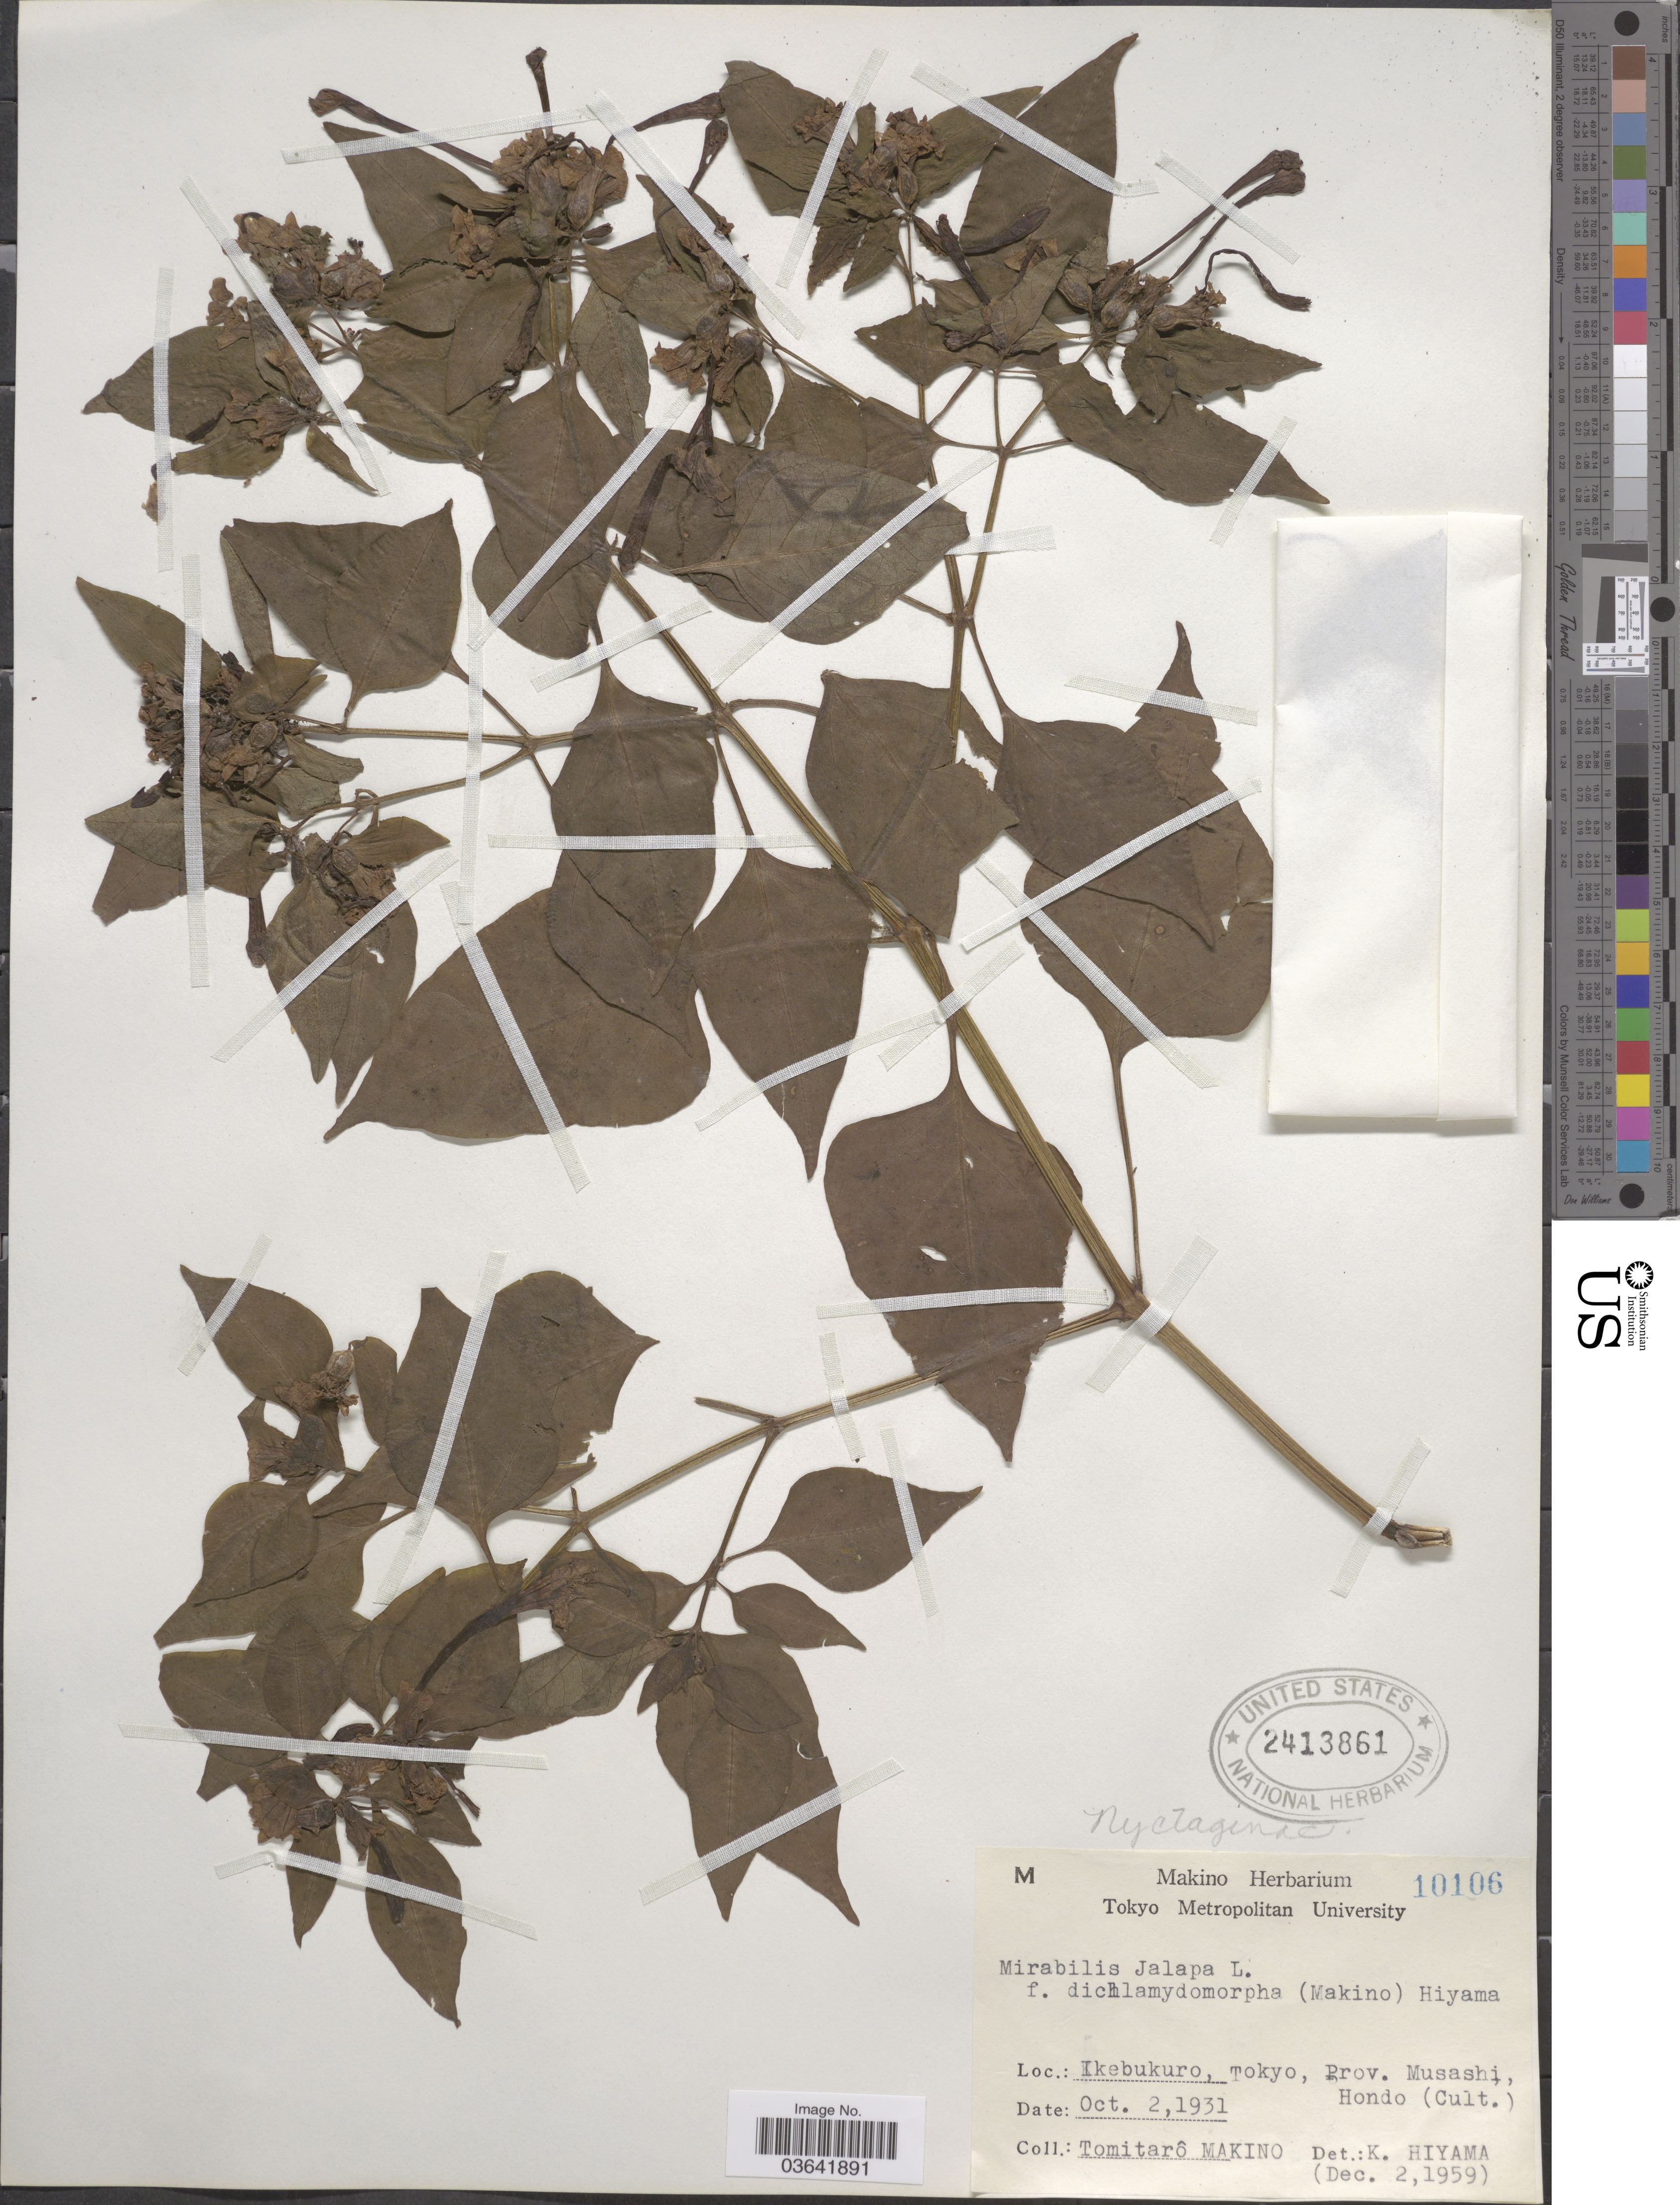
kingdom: Plantae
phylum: Tracheophyta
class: Magnoliopsida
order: Caryophyllales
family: Nyctaginaceae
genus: Mirabilis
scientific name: Mirabilis jalapa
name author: L.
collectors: T. Makino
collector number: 10106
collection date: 1931-10-02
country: Japan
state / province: Tokyo, Federal City of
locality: Ikebukuro, Tokyo, Prov. Musashi, Hondo.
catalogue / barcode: US 2413861